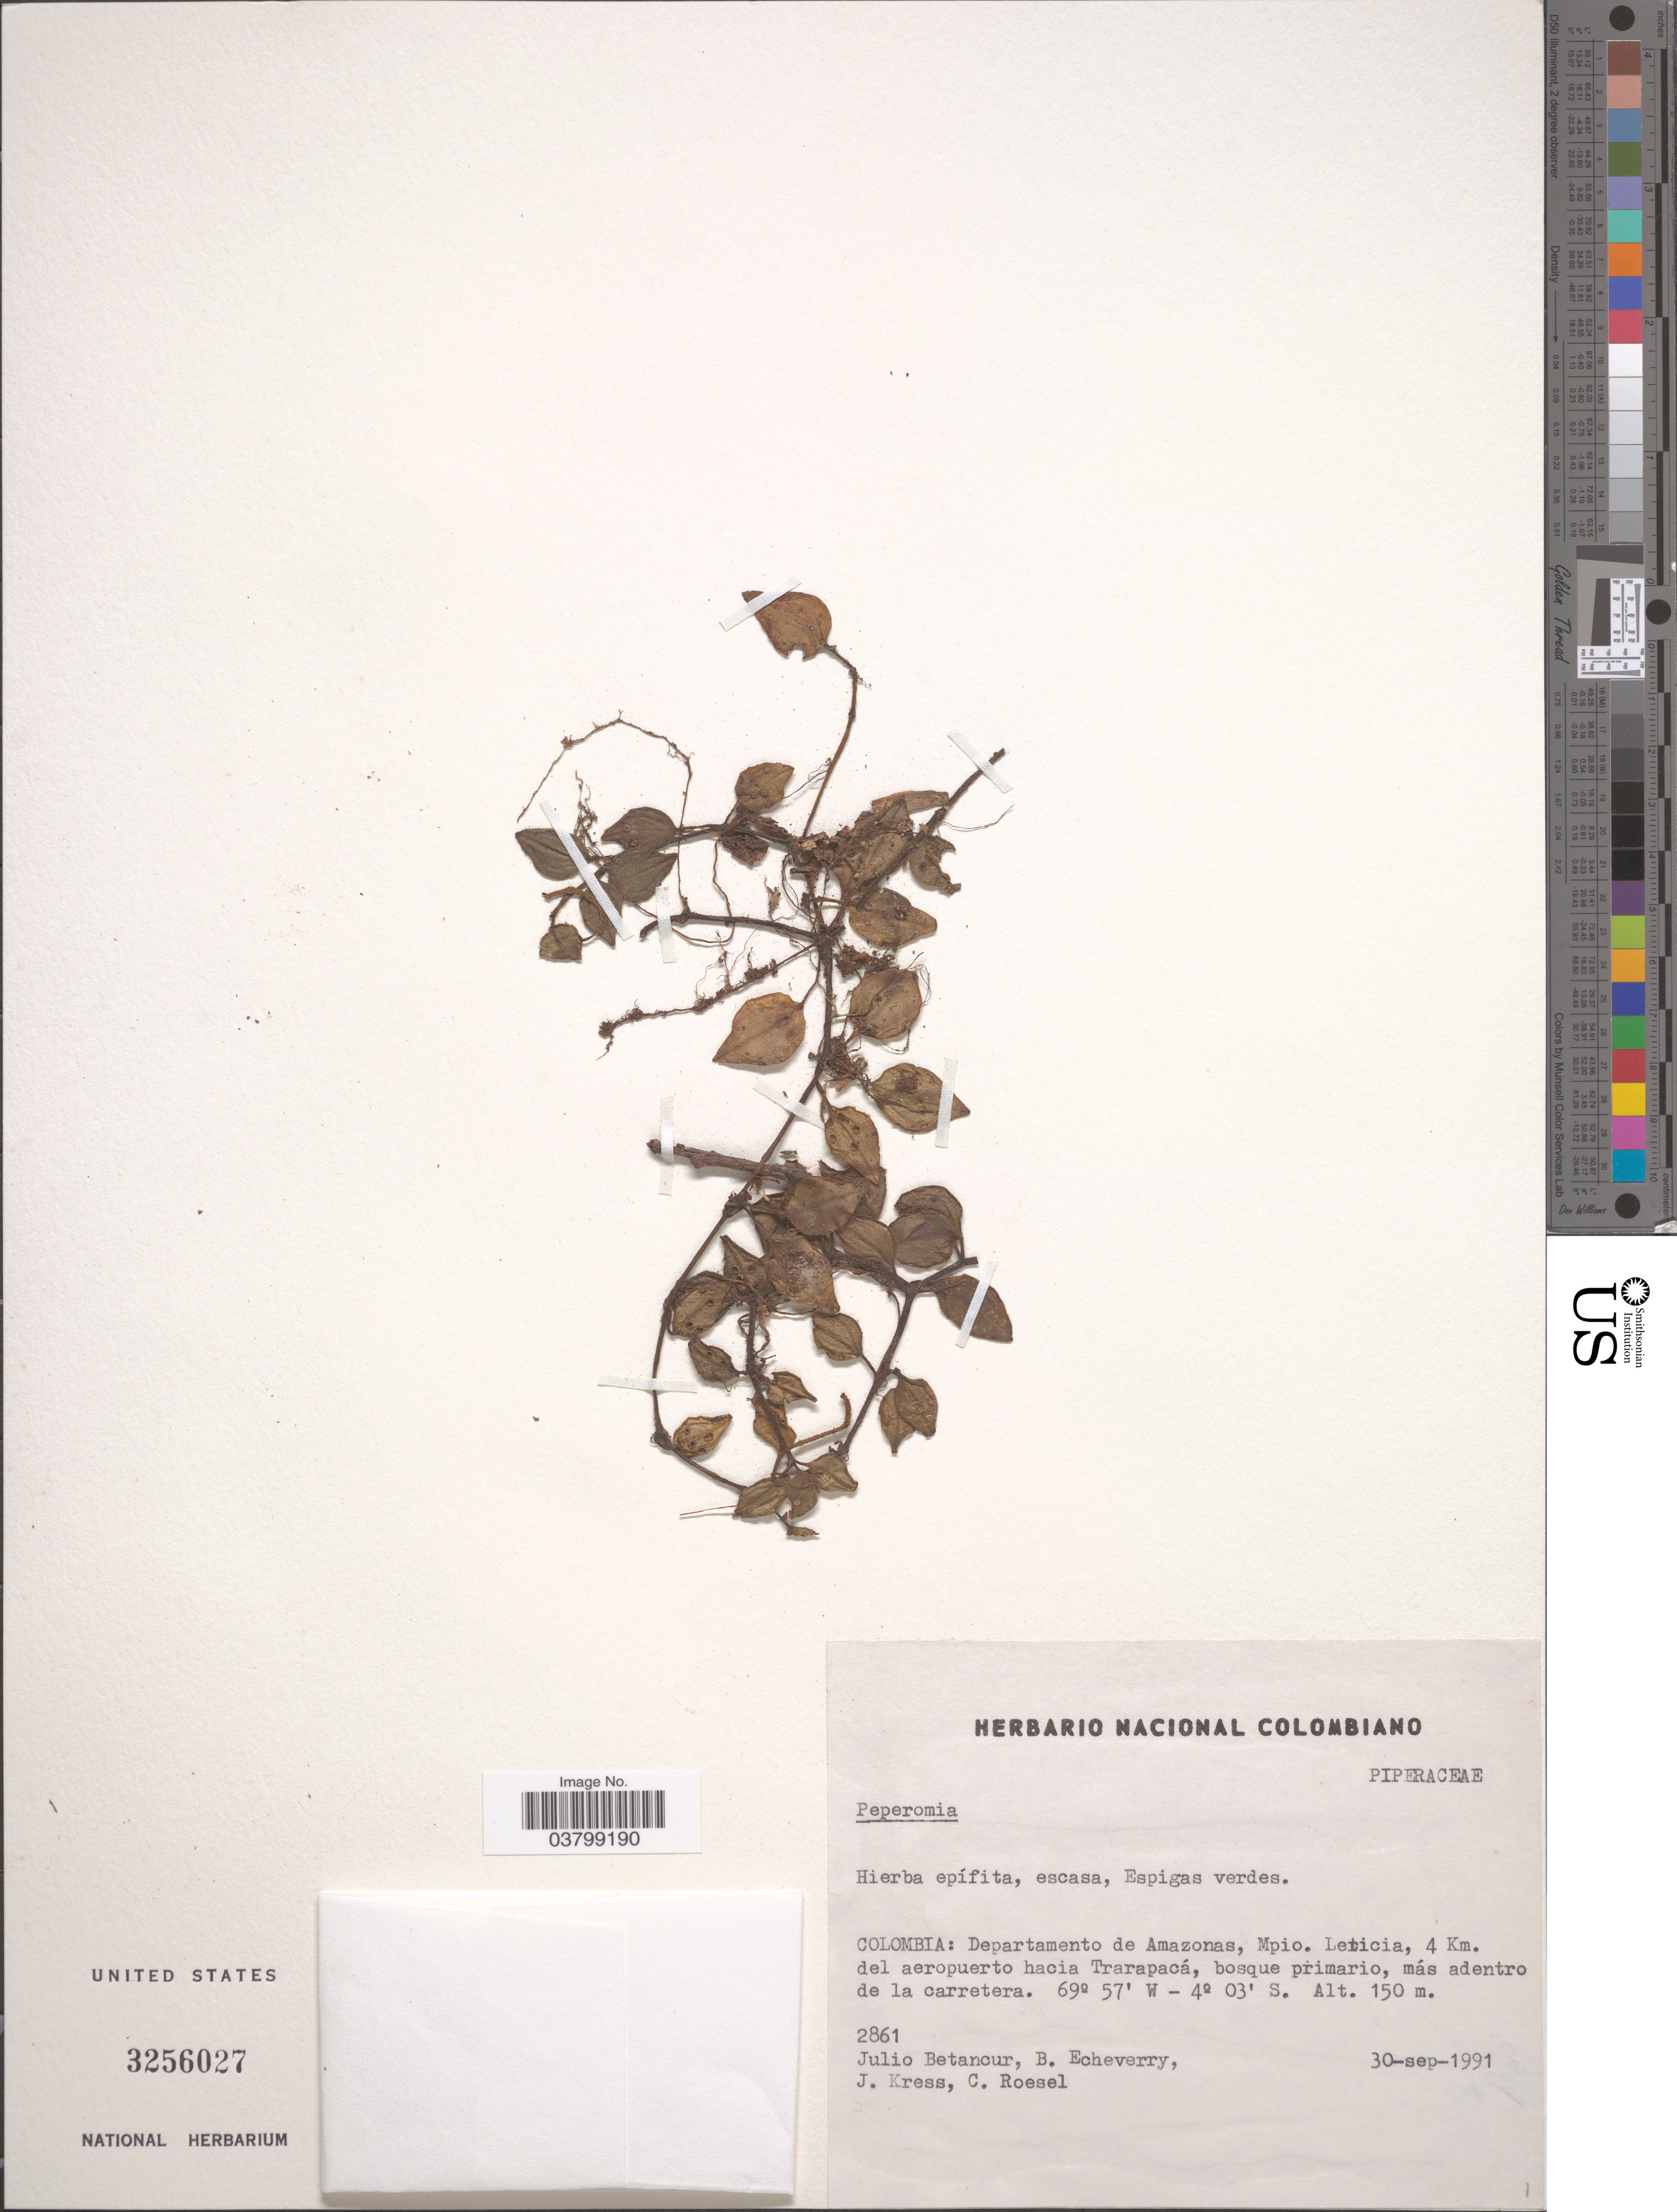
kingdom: Plantae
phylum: Tracheophyta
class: Magnoliopsida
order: Piperales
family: Piperaceae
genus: Peperomia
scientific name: Peperomia sp.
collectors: J. Betancur, B. Echeverry, J. Kress & C. S. Roesel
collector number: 2861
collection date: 1991-09-30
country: Colombia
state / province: Amazônas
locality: Departamento de Amazonas, Mpio. Leticia, 4 Km. del aeropuerto hacia Trarapacá, más adentro de la carretera.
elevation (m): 150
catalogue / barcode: US 3256027